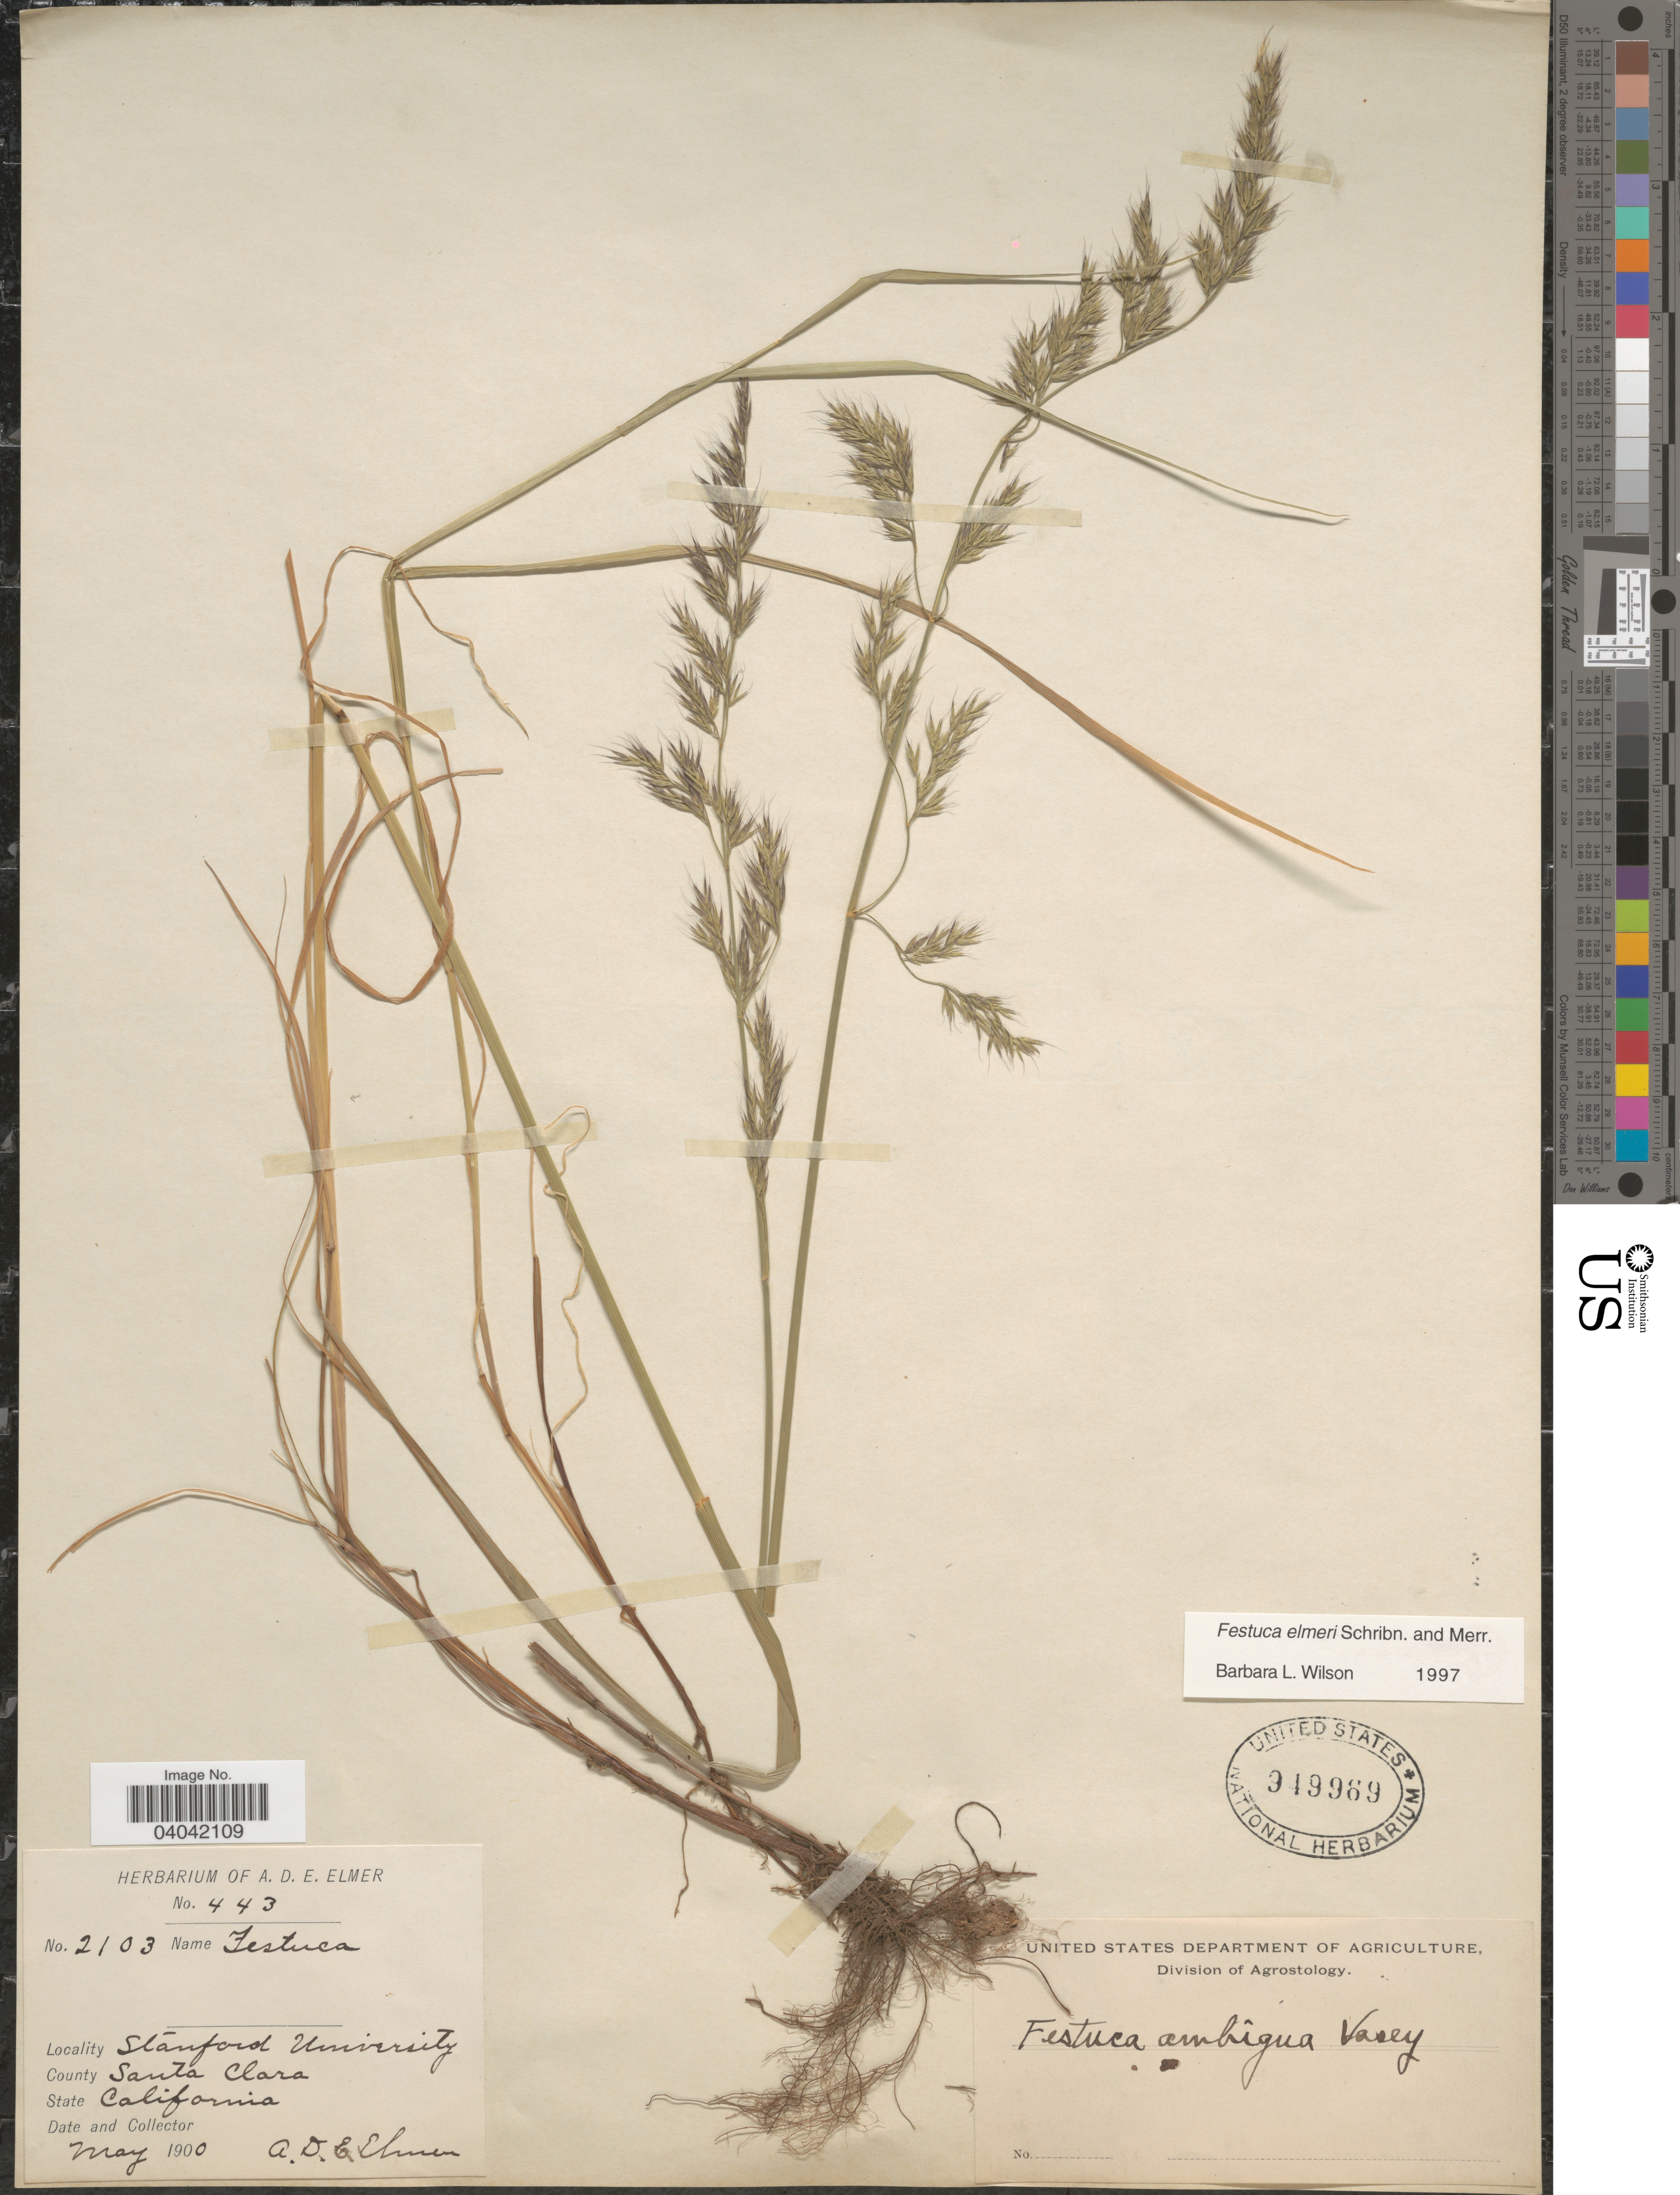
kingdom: Plantae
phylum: Tracheophyta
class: Liliopsida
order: Poales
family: Poaceae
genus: Festuca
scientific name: Festuca elmeri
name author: Scribn. & Merr.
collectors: A. D. E. Elmer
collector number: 2103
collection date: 1900-05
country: United States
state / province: California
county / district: Santa Clara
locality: Stanford University. County Santa Clara.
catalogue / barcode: US 949969